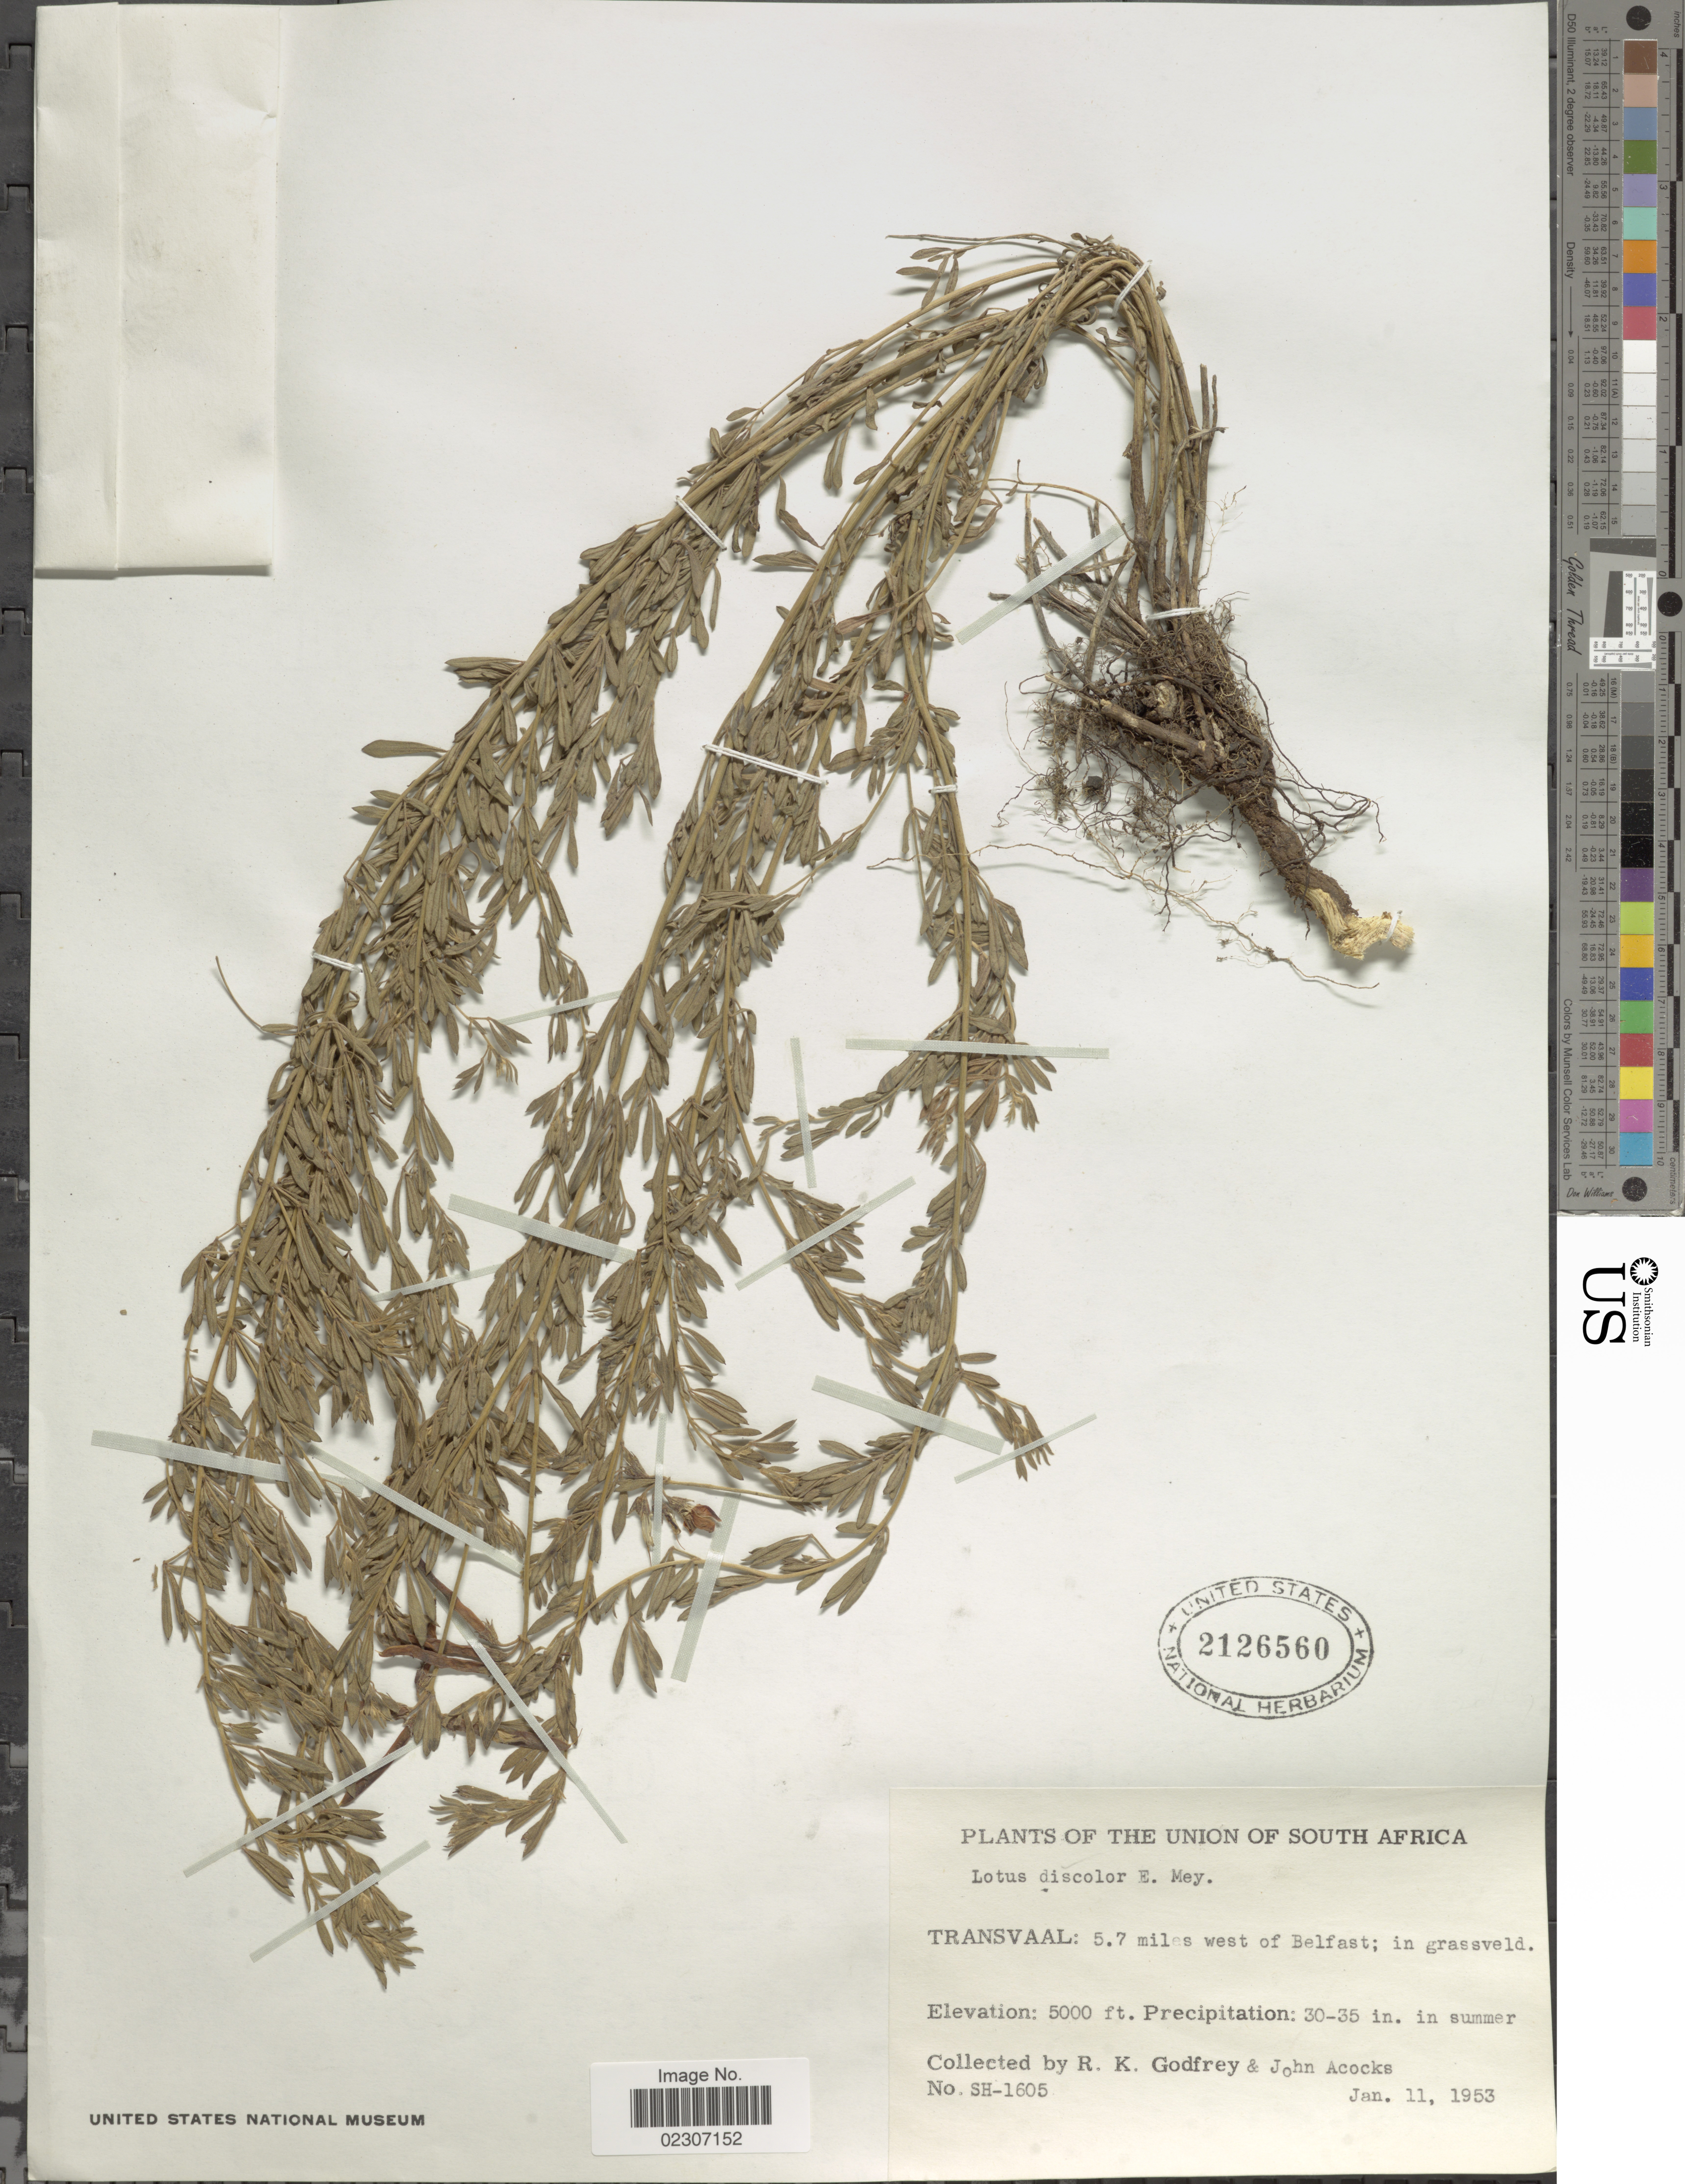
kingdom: Plantae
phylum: Tracheophyta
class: Magnoliopsida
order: Fabales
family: Fabaceae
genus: Lotus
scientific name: Lotus discolor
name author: E. Mey.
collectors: R. K. Godfrey & J. P. Acocks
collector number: SH-1605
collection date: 1953-01-11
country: South Africa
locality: Union of South Africa. Transvaal: 5.7 miles west of Belfast; in grassveld.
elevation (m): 1524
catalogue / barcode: US 2126560